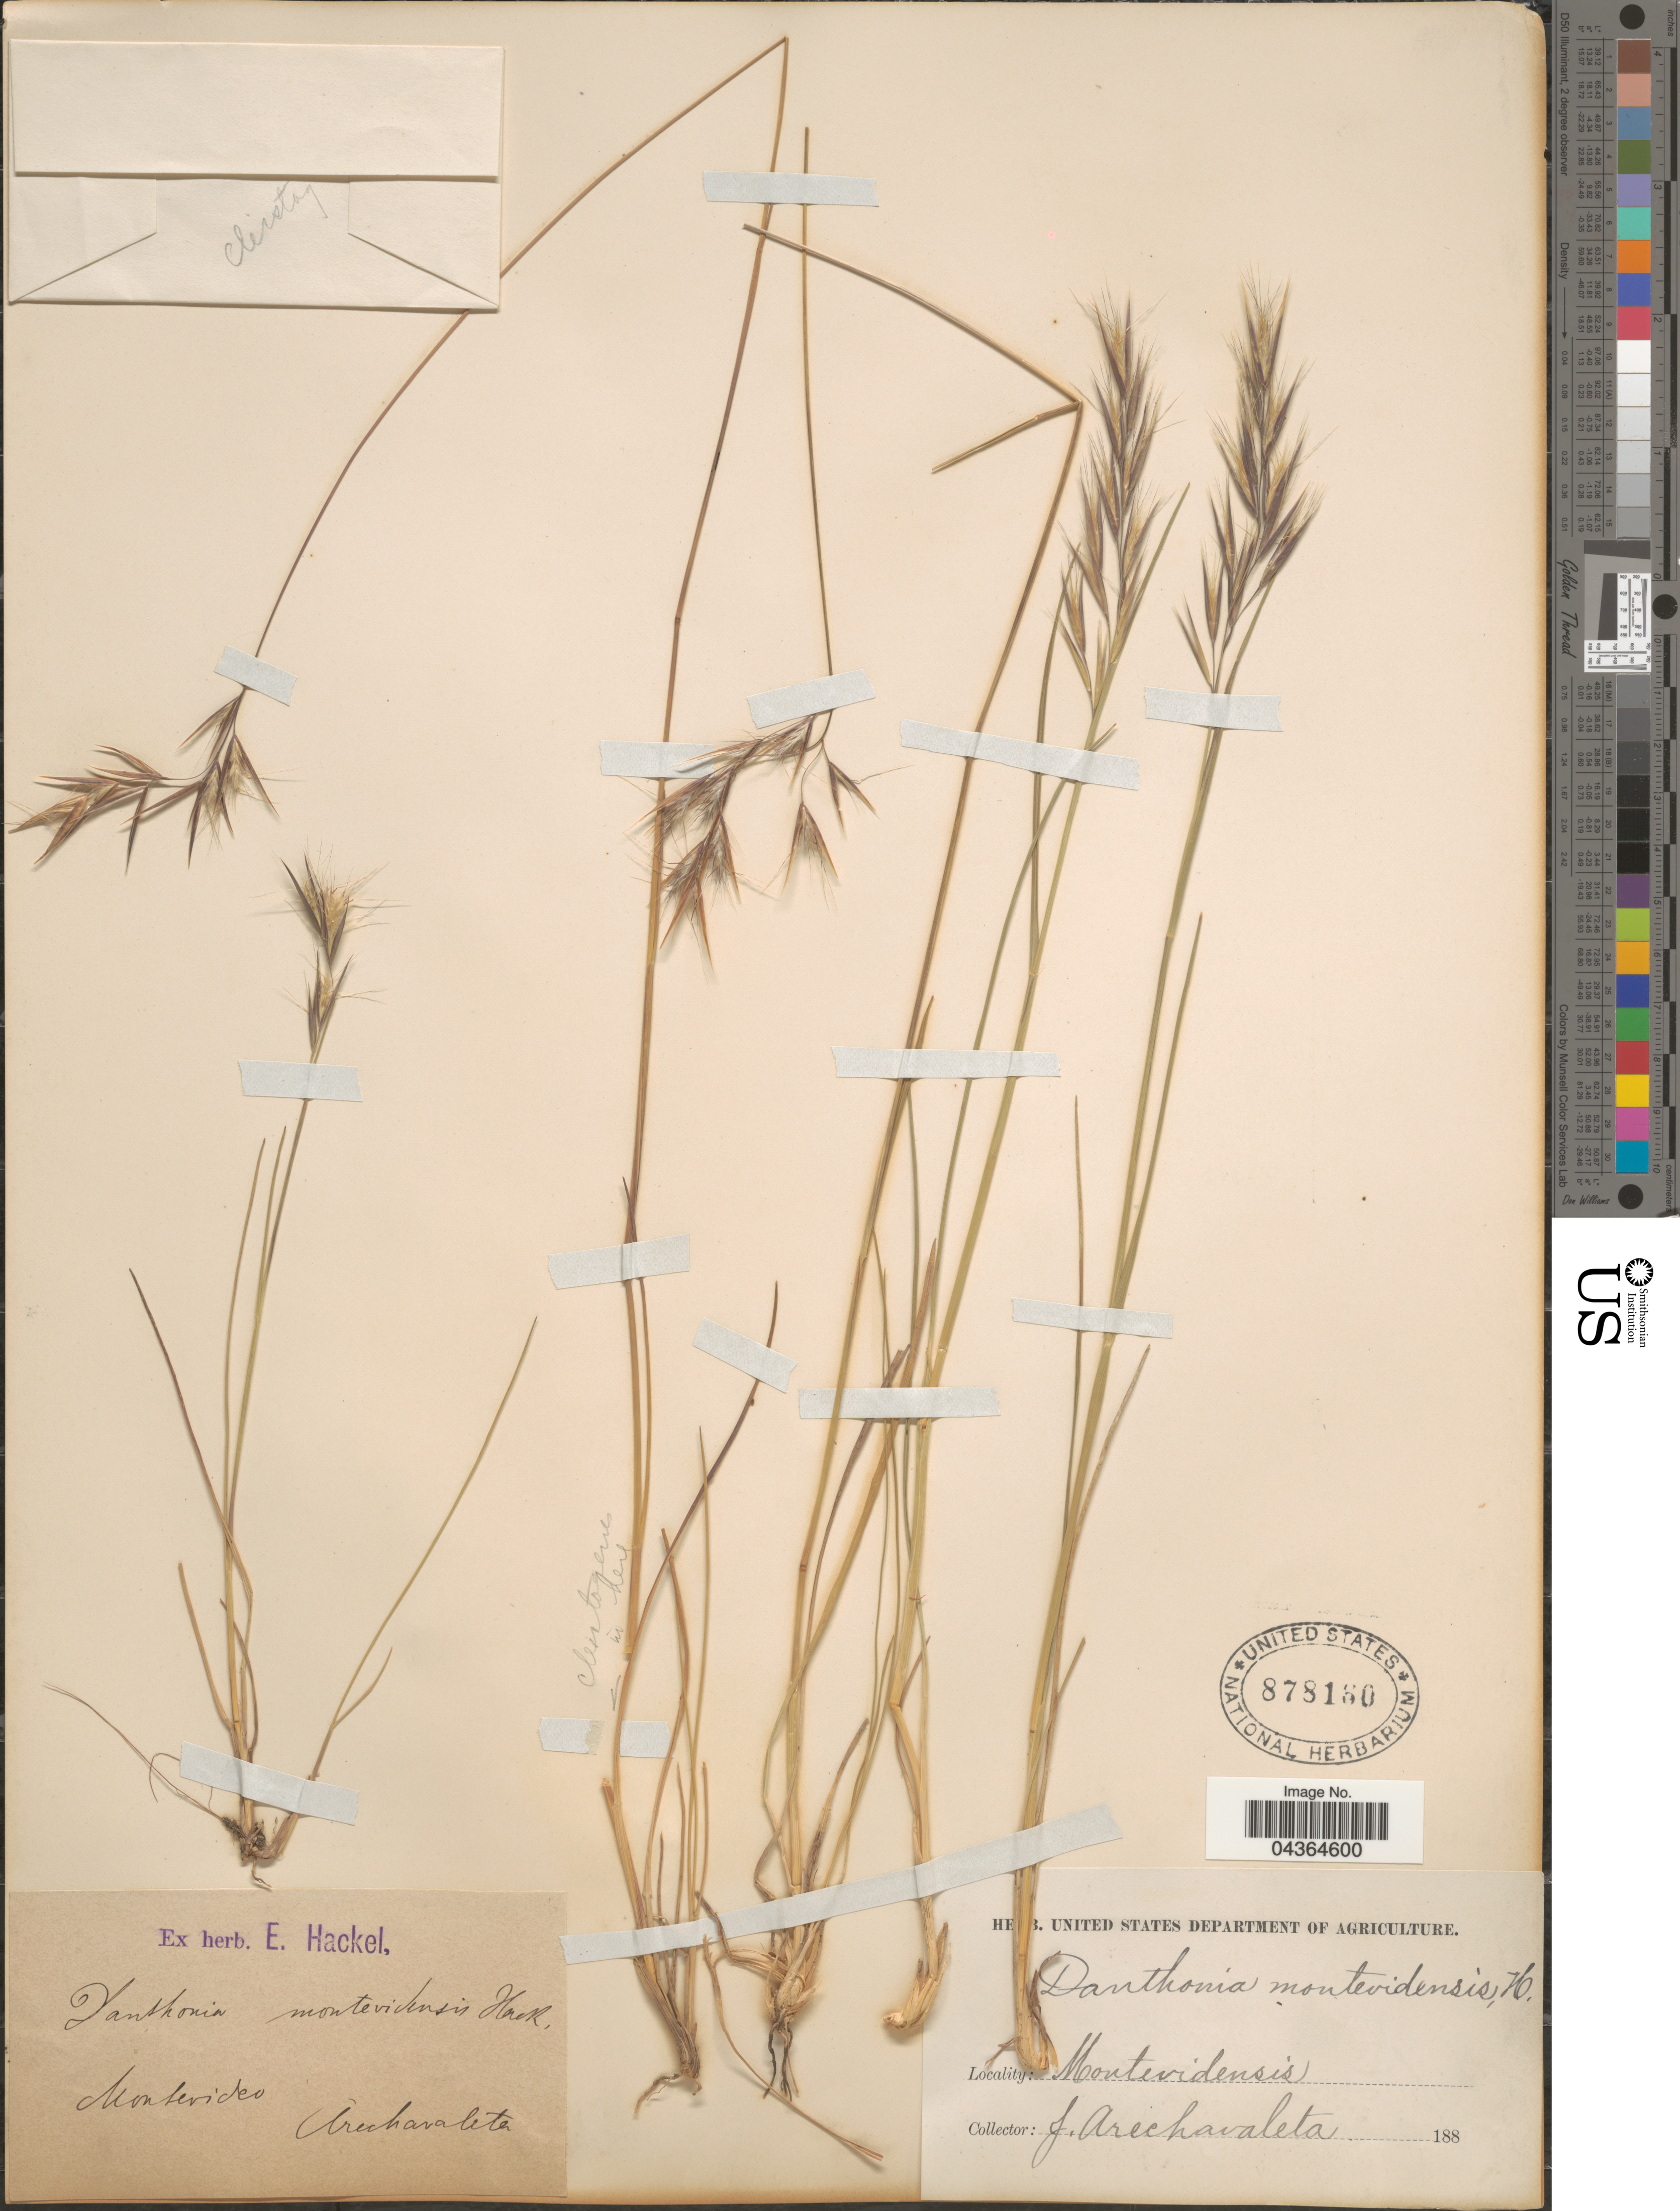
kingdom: Plantae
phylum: Tracheophyta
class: Liliopsida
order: Poales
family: Poaceae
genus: Danthonia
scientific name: Danthonia montevidensis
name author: (Hack.) Arechav.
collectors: J. Arechavaleta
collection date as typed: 188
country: Uruguay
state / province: Montevideo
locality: Montevidensis.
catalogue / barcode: US 878160